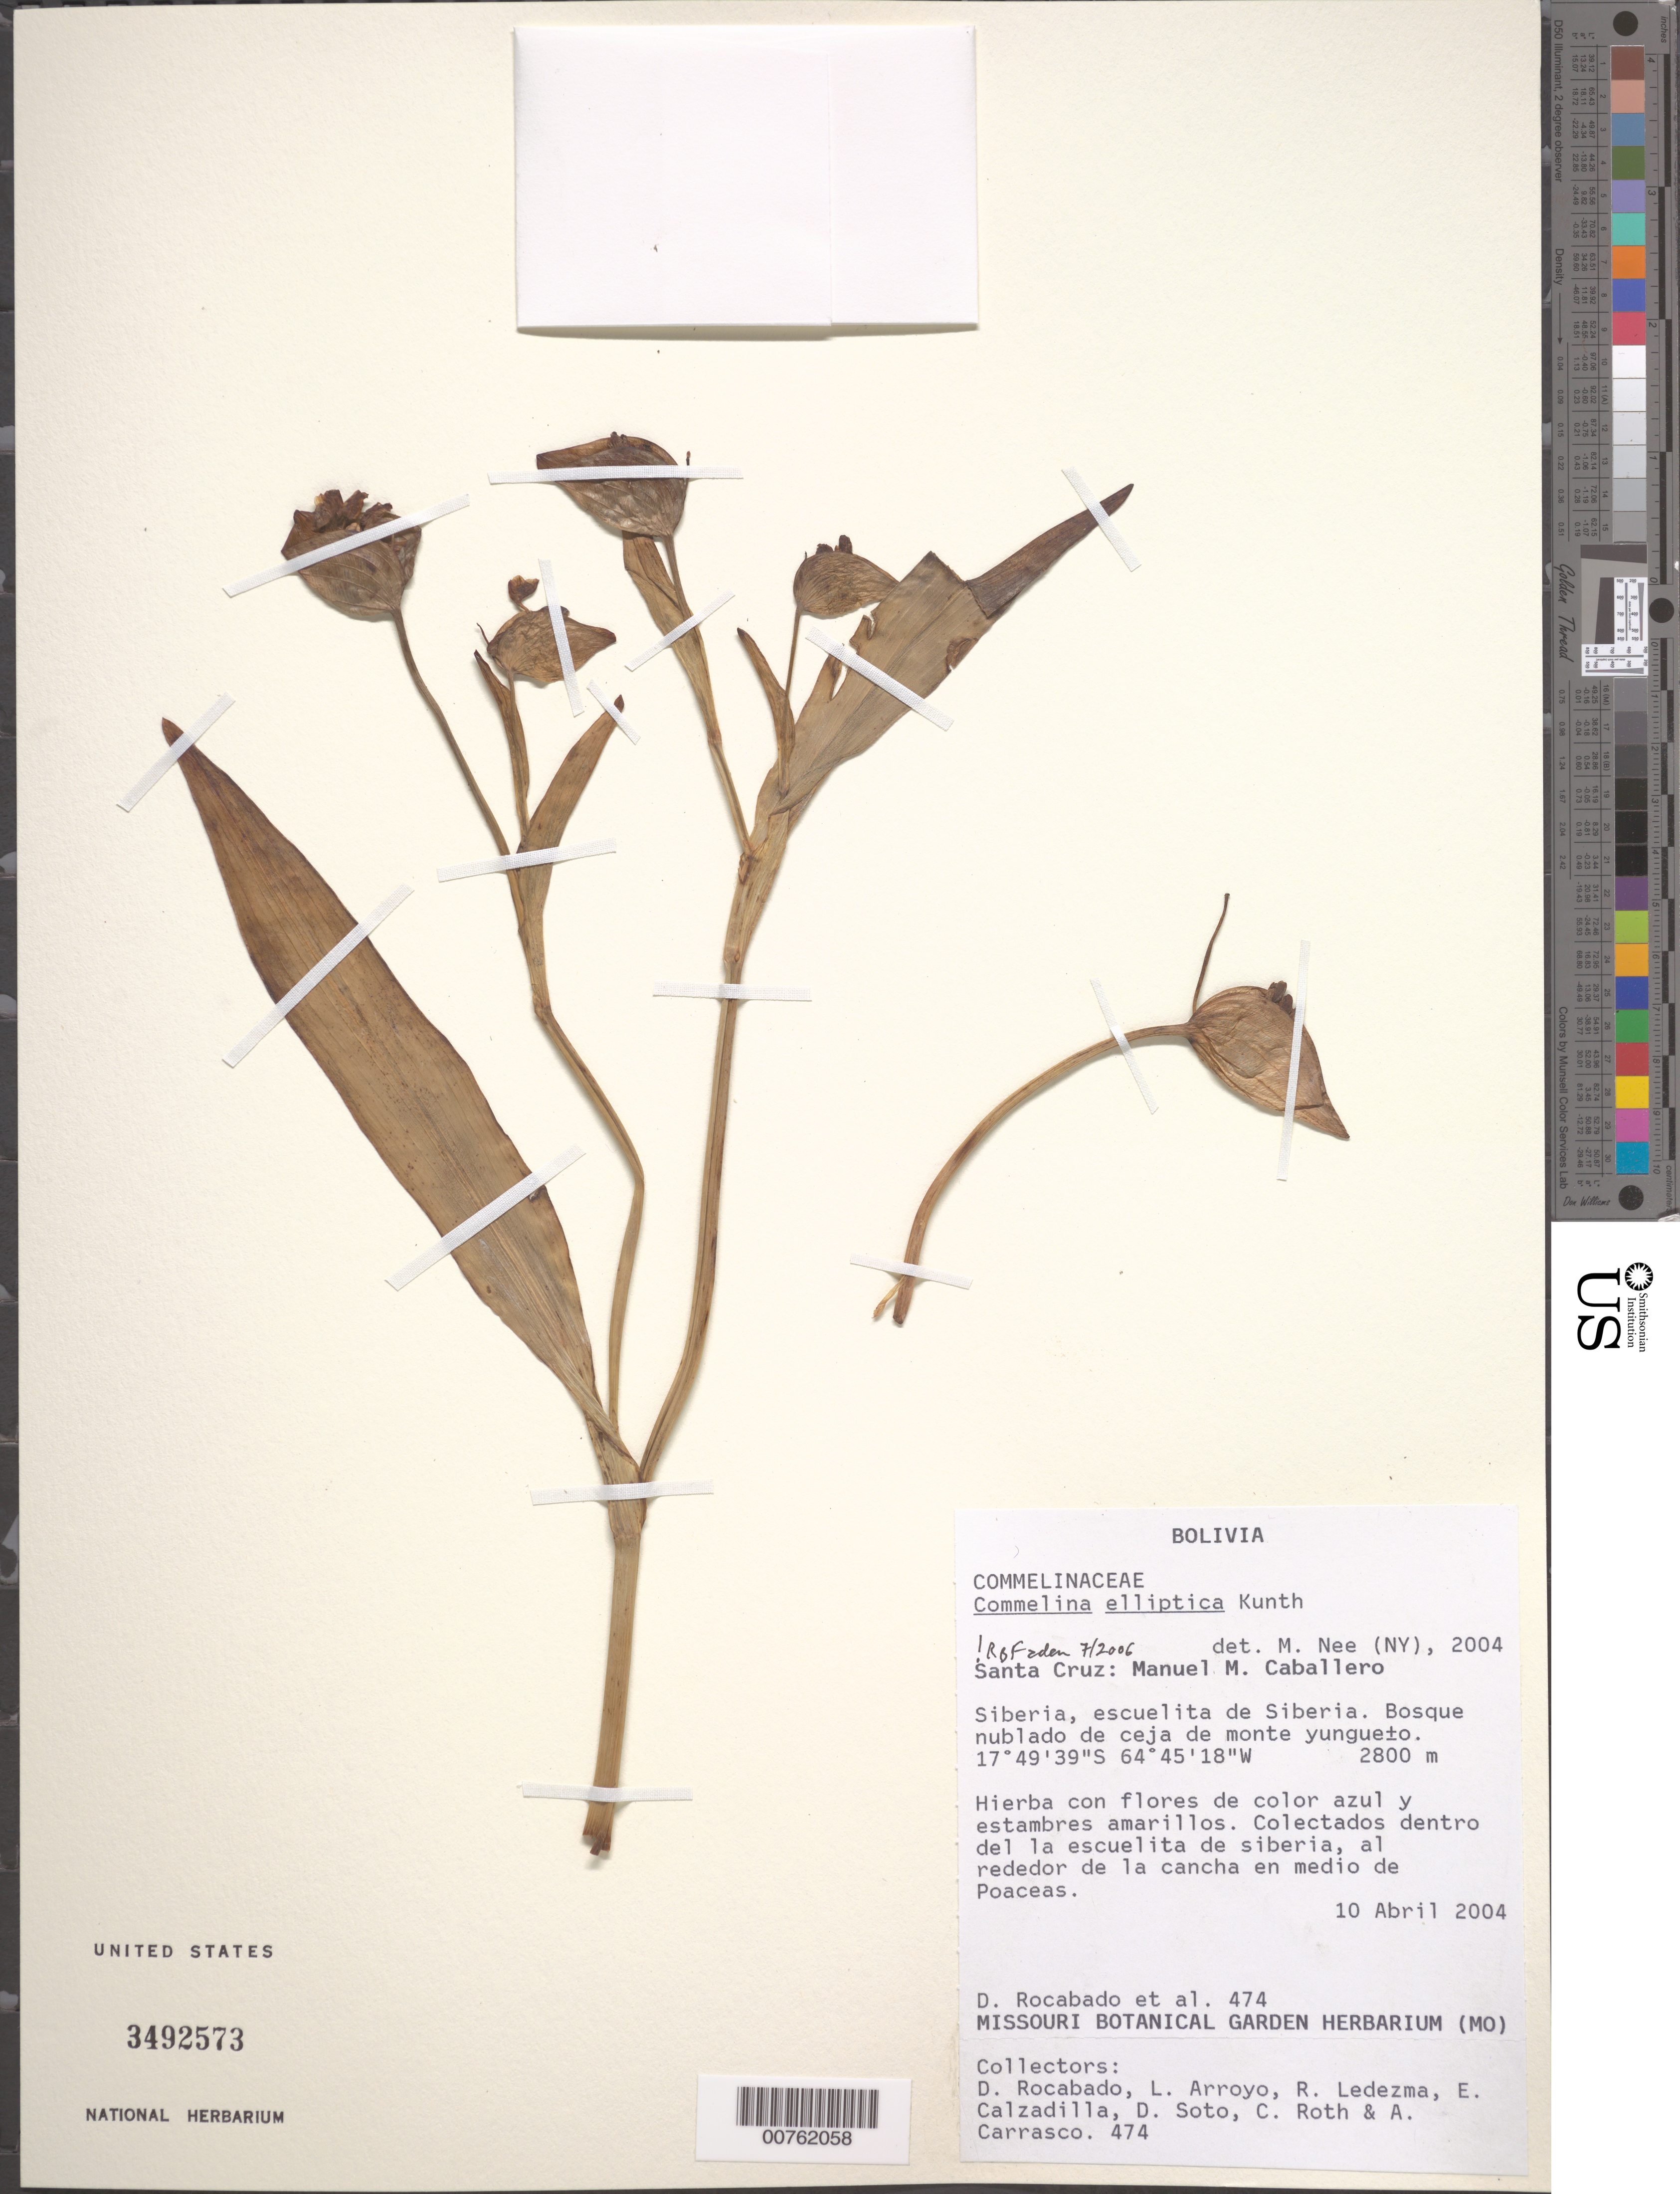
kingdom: Plantae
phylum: Tracheophyta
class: Liliopsida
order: Commelinales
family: Commelinaceae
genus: Commelina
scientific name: Commelina elliptica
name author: Kunth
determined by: Faden, Robert B., (US), Smithsonian Institution - National Museum of Natural History (UNITED STATES)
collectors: D. Rocabado et al.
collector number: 474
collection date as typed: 10 Apr 2004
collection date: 2004-04-10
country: Bolivia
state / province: Santa Cruz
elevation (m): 2800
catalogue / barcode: US 3492573